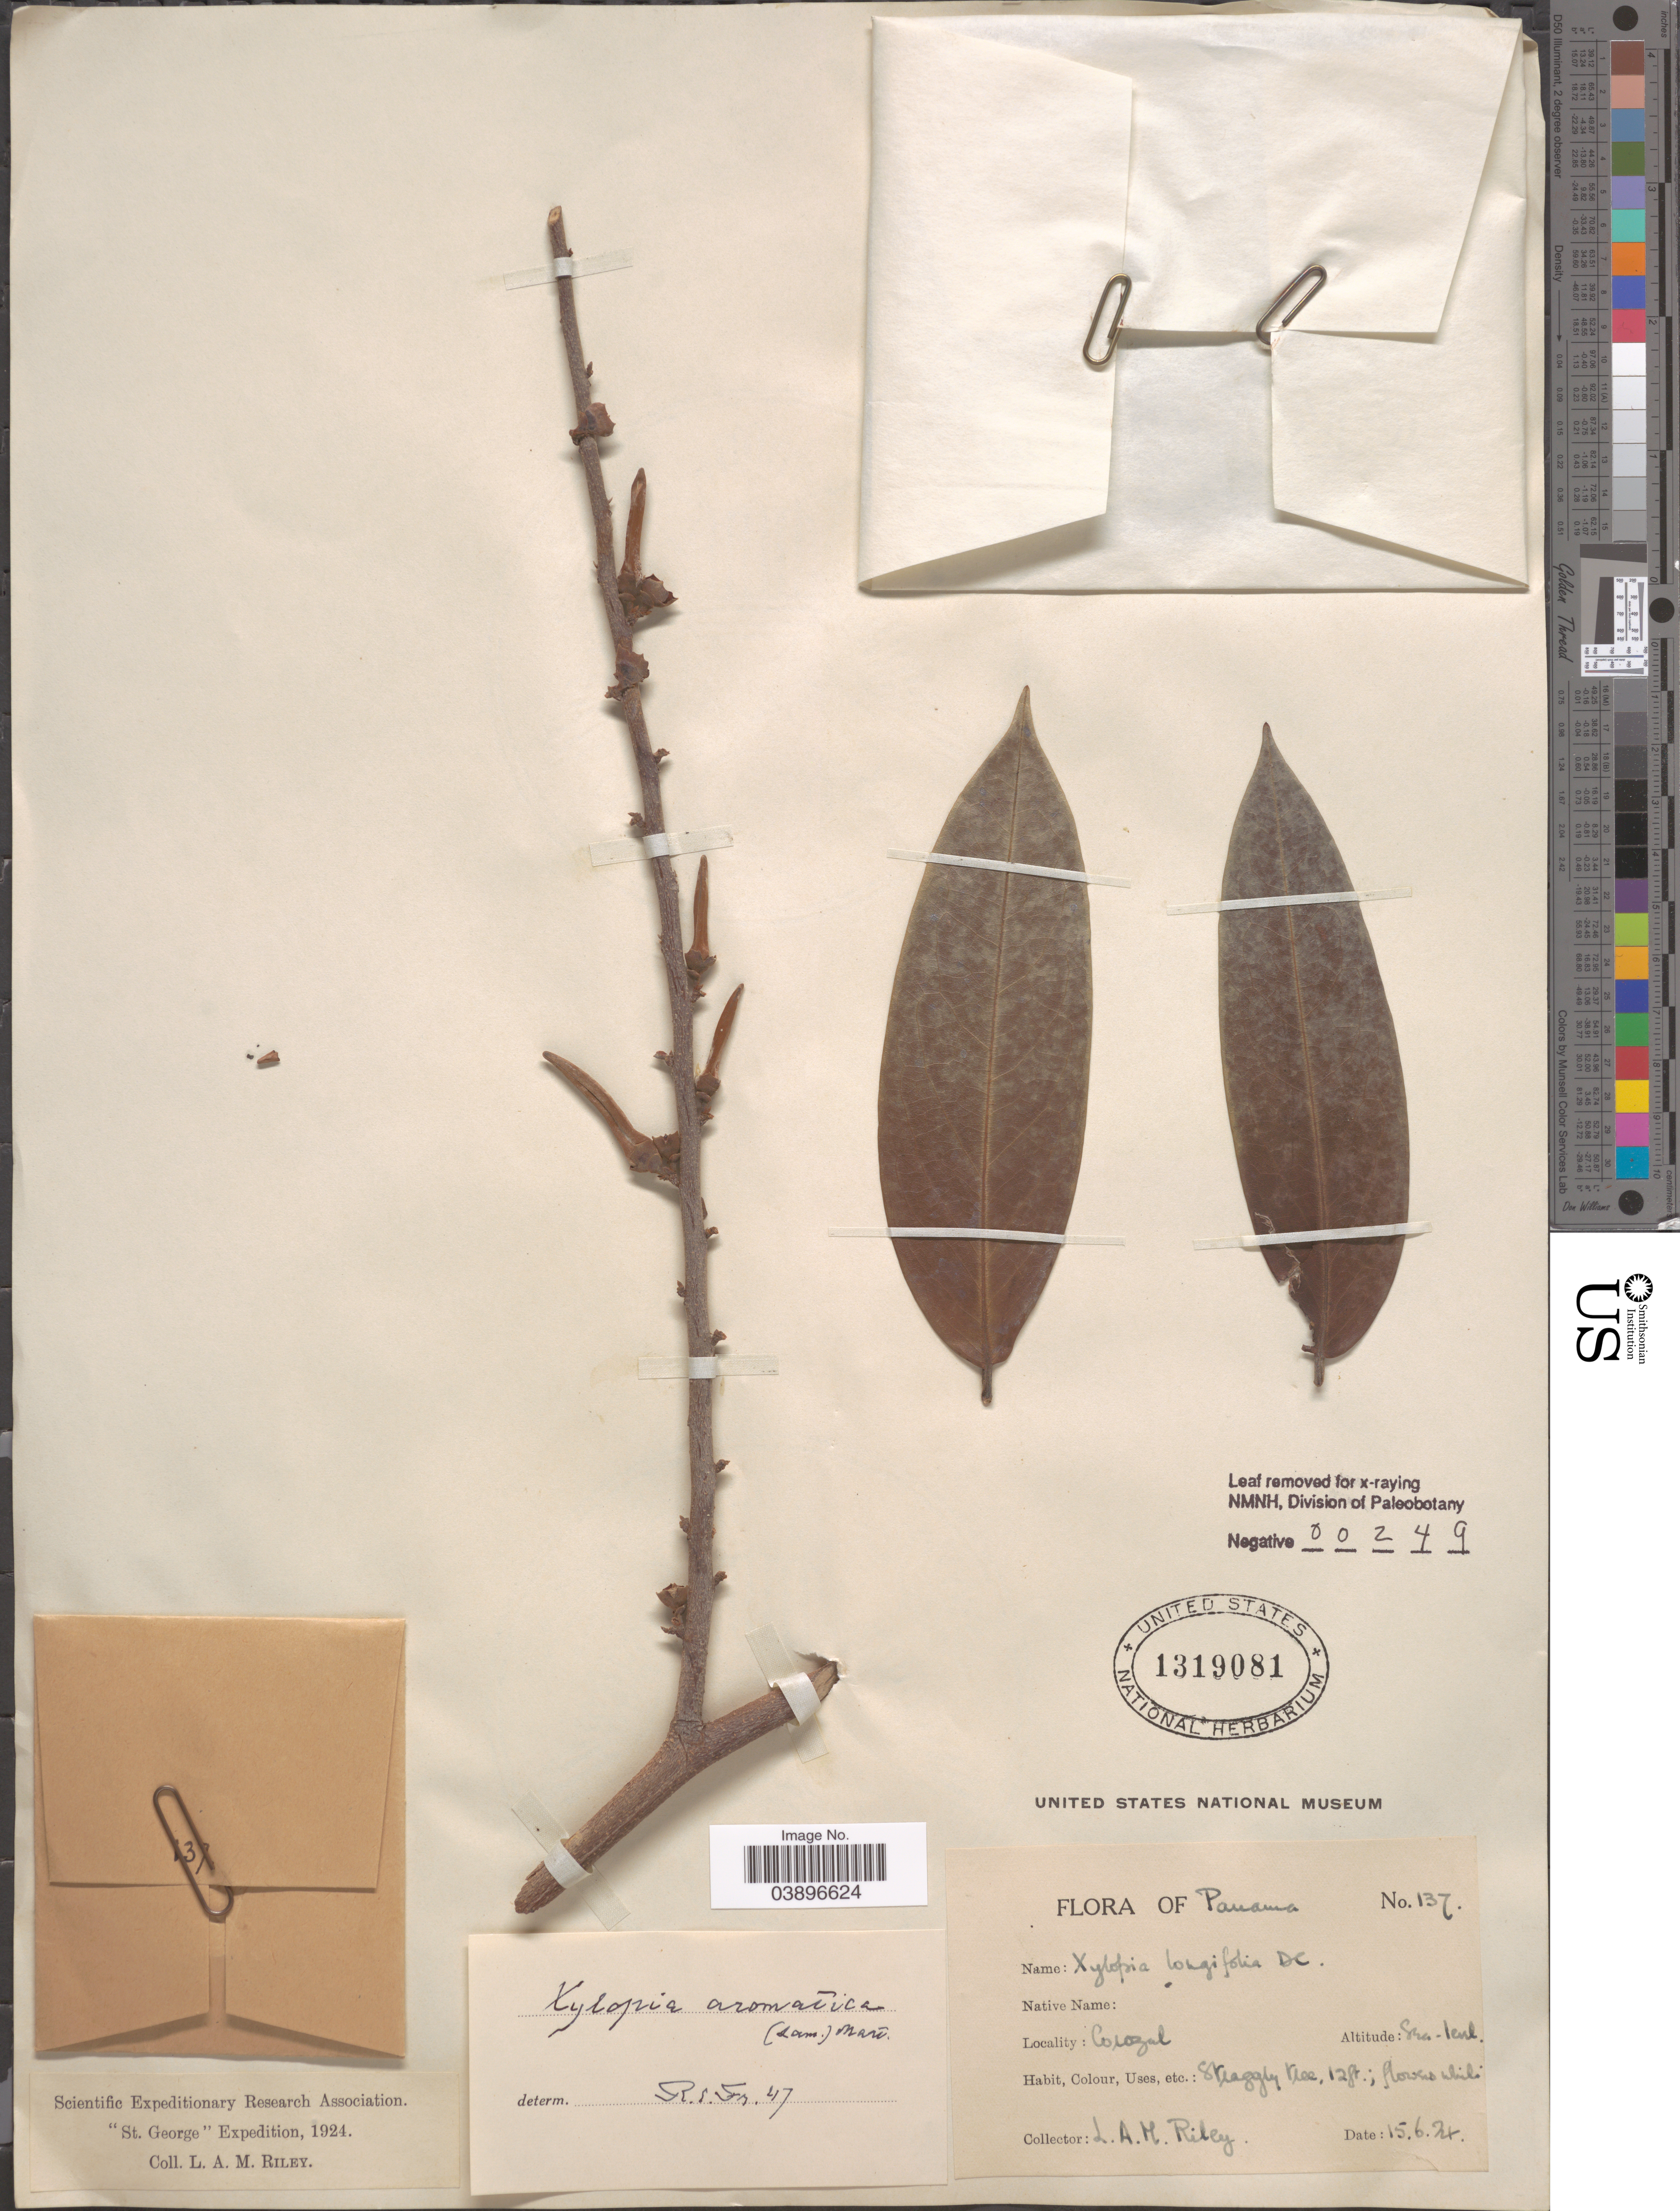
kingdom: Plantae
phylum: Tracheophyta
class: Magnoliopsida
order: Magnoliales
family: Annonaceae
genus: Xylopia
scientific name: Xylopia aromatica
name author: (Lam.) Mart.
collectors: L. A. M. Riley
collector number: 137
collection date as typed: Transcribed d/m/y: 15/6/21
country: Panama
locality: Corozal.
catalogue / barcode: US 1319081